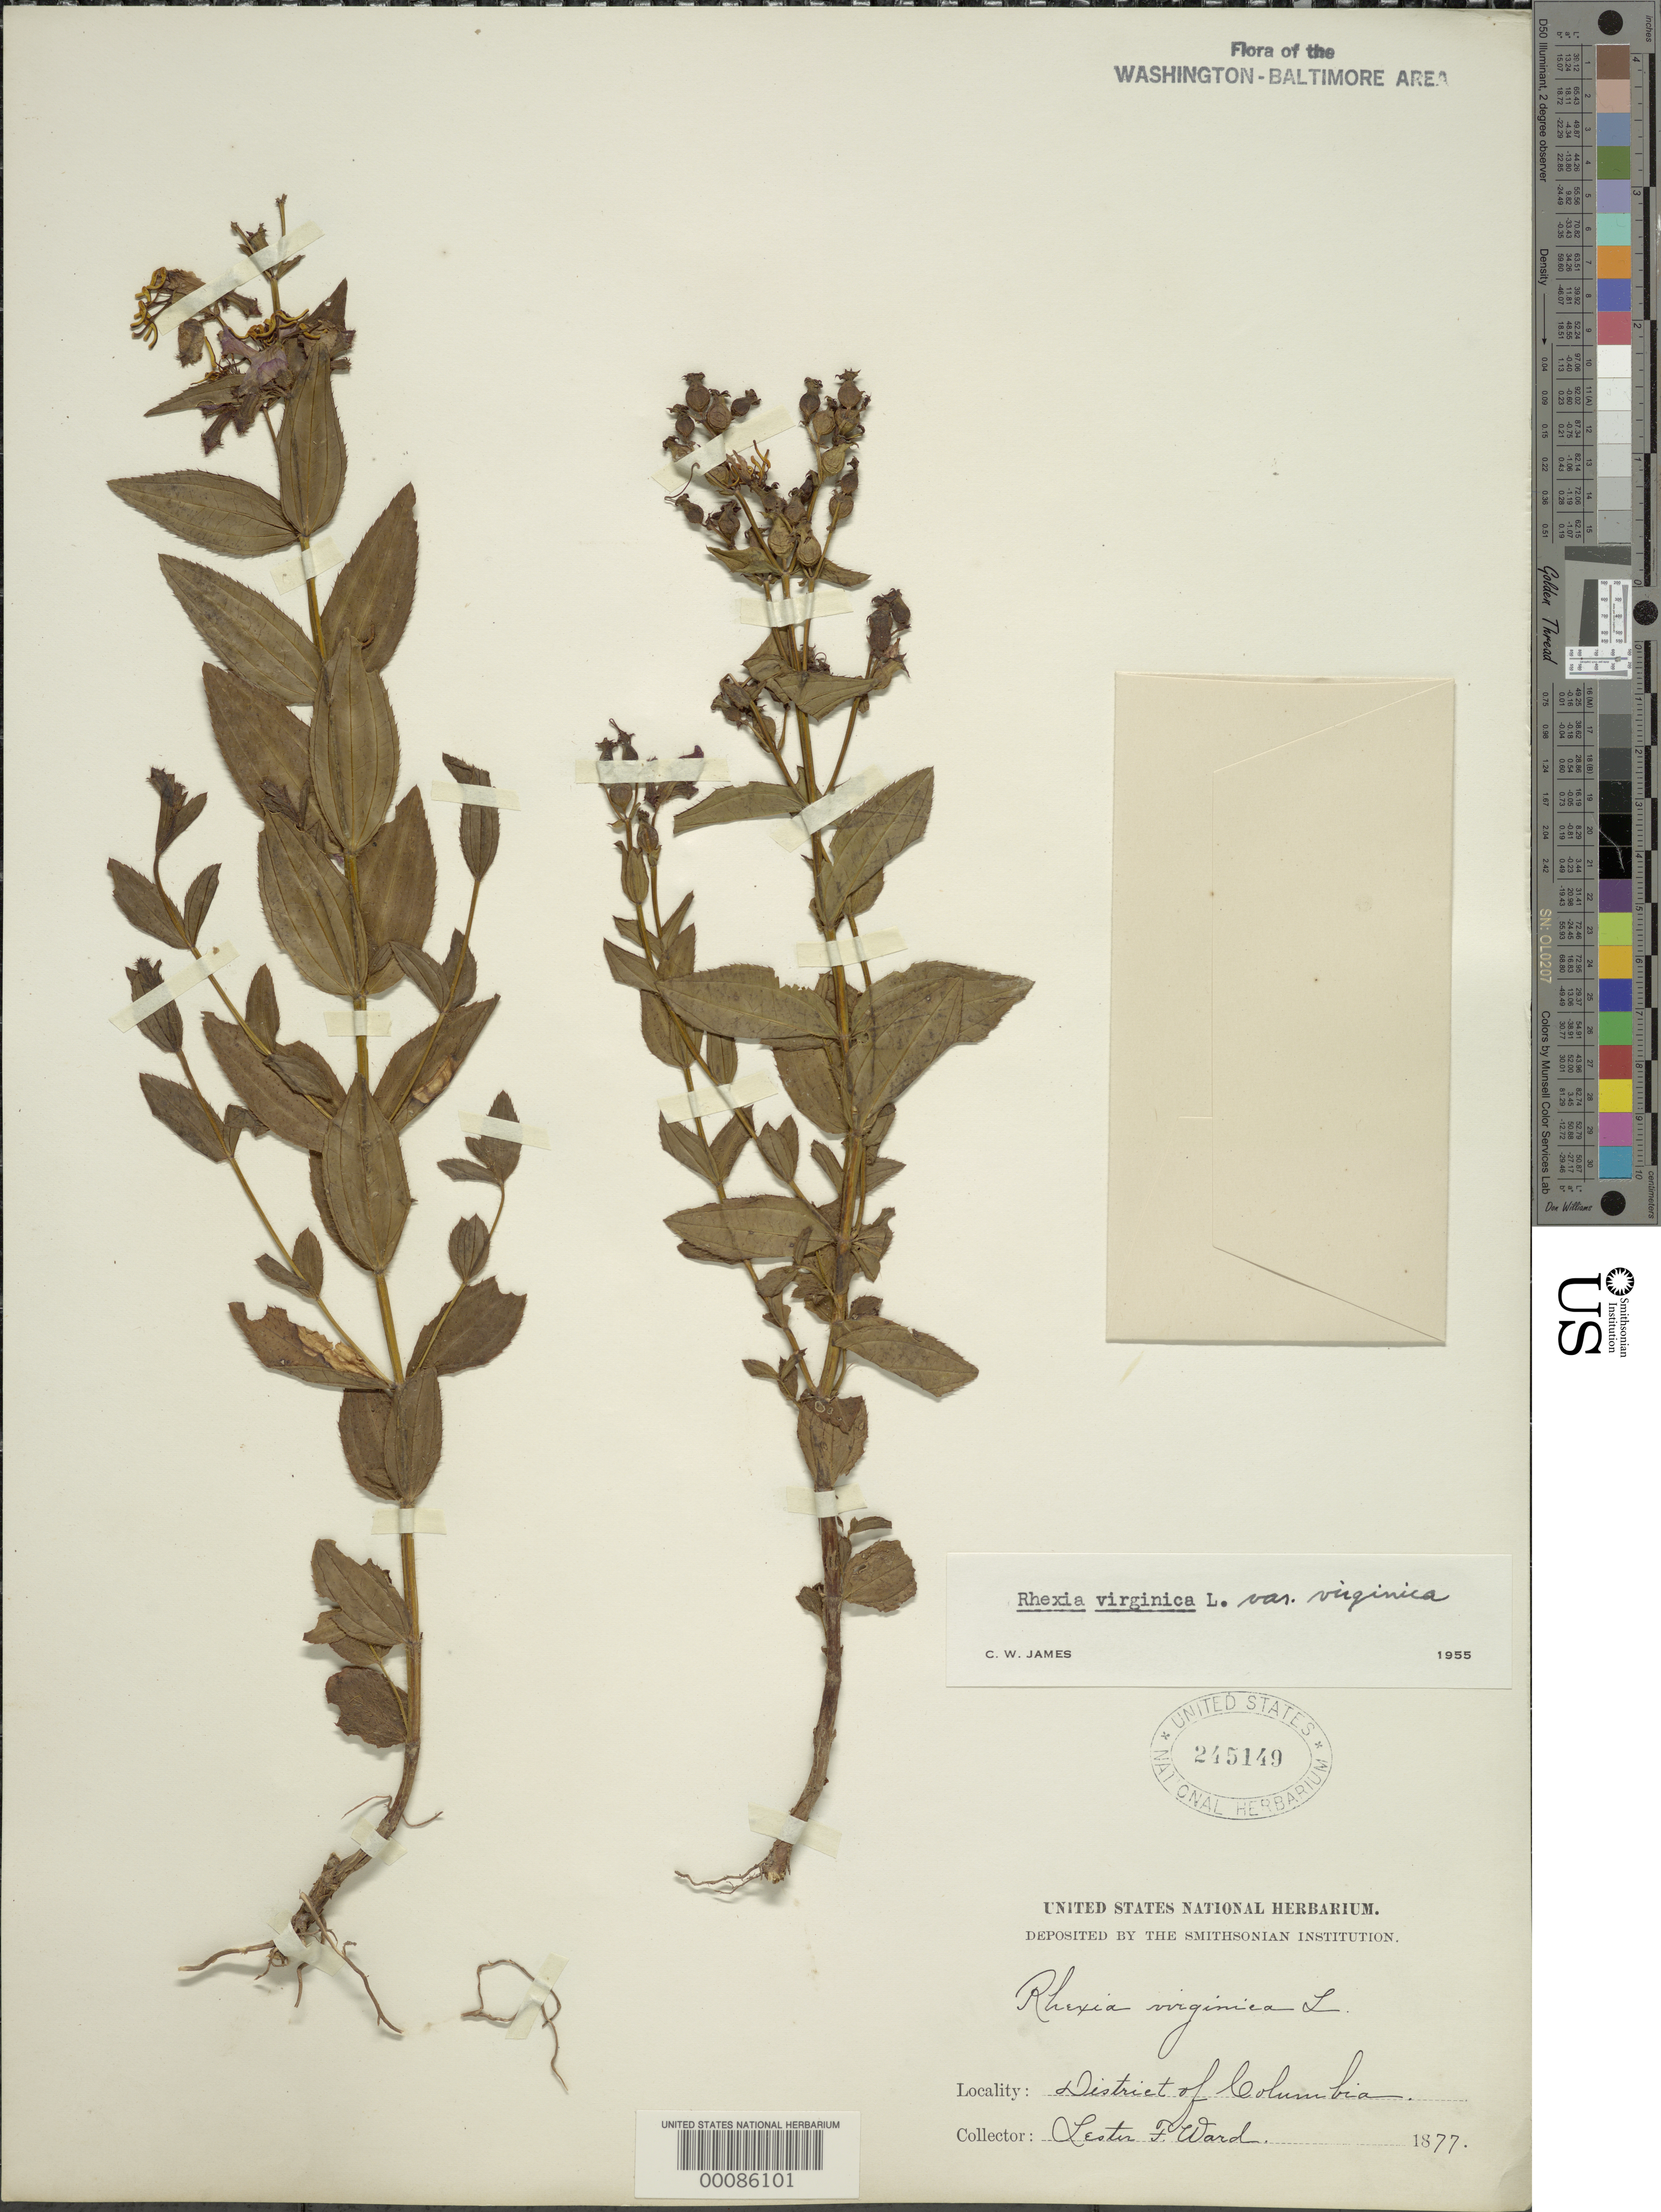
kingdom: Plantae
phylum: Tracheophyta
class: Magnoliopsida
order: Myrtales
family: Melastomataceae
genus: Rhexia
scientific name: Rhexia virginica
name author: L.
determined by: James, C. W.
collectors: L. F. Ward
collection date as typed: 1877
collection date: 1877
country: United States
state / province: District of Columbia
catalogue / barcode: US 245149